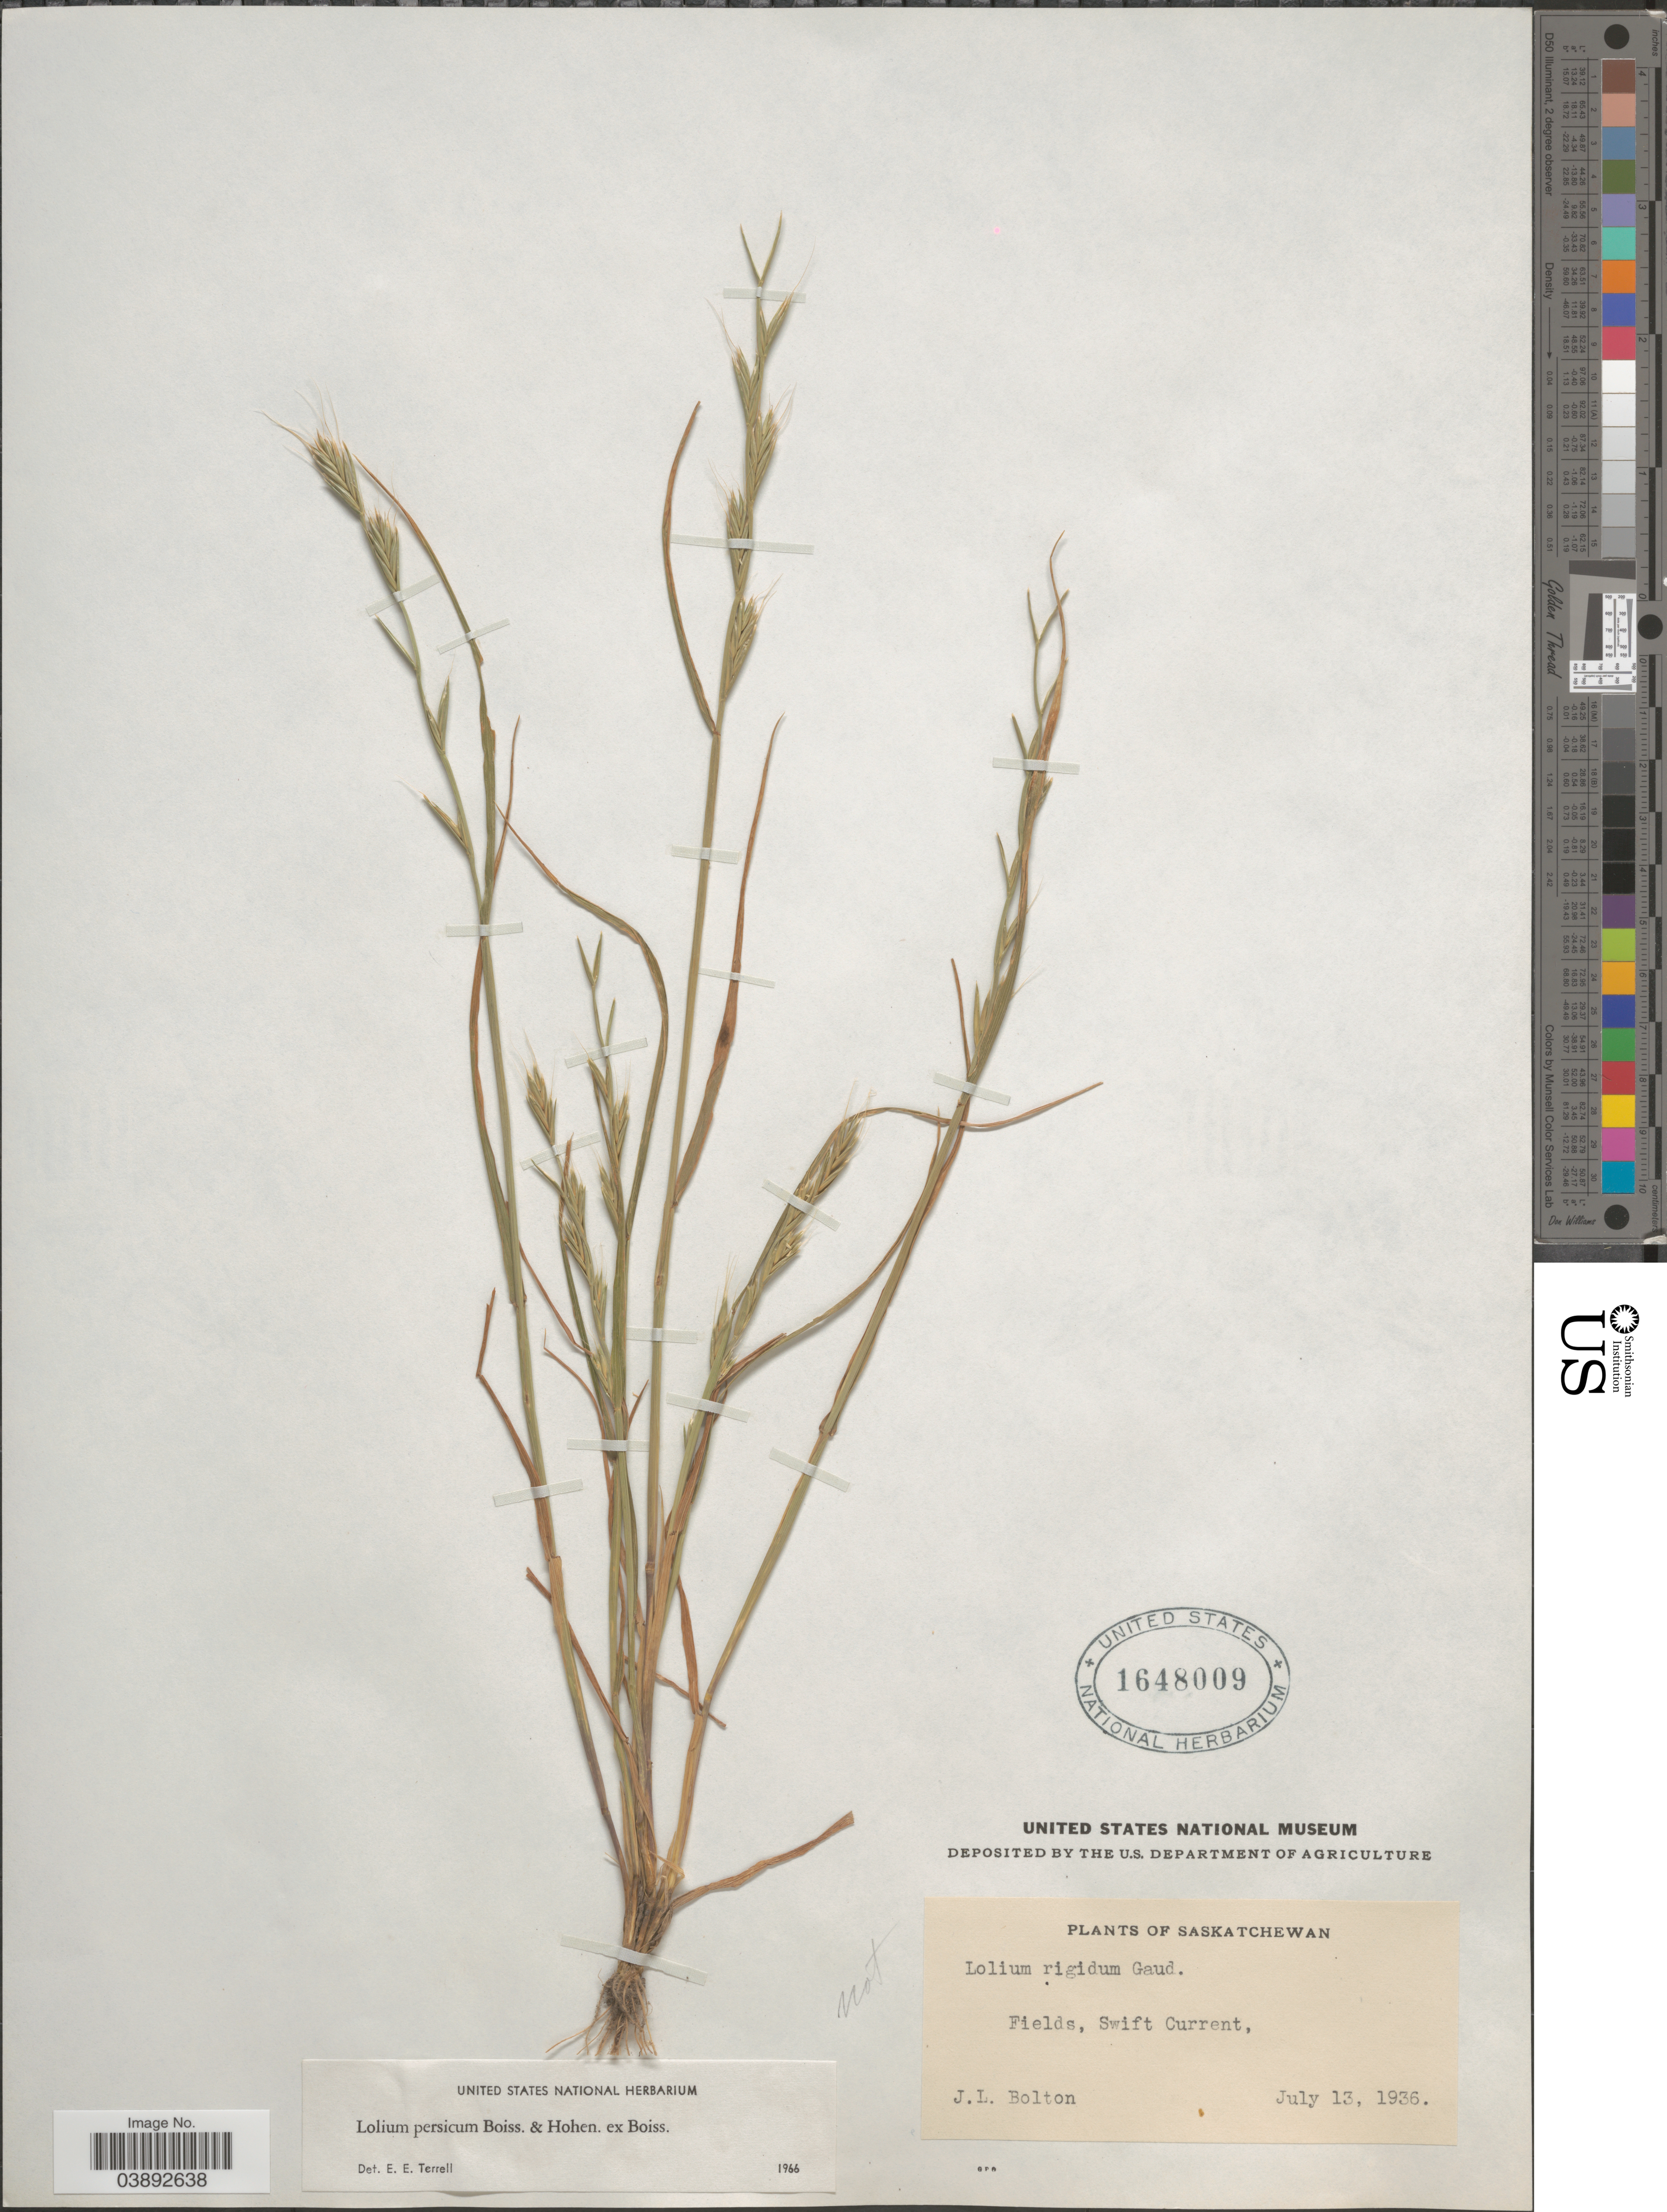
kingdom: Plantae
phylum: Tracheophyta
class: Liliopsida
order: Poales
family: Poaceae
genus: Lolium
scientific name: Lolium persicum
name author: Boiss. & Hohen.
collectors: J. Bolton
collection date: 1936-07-13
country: Canada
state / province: Saskatchewan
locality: Fields, Swift Current.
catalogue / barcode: US 1648009